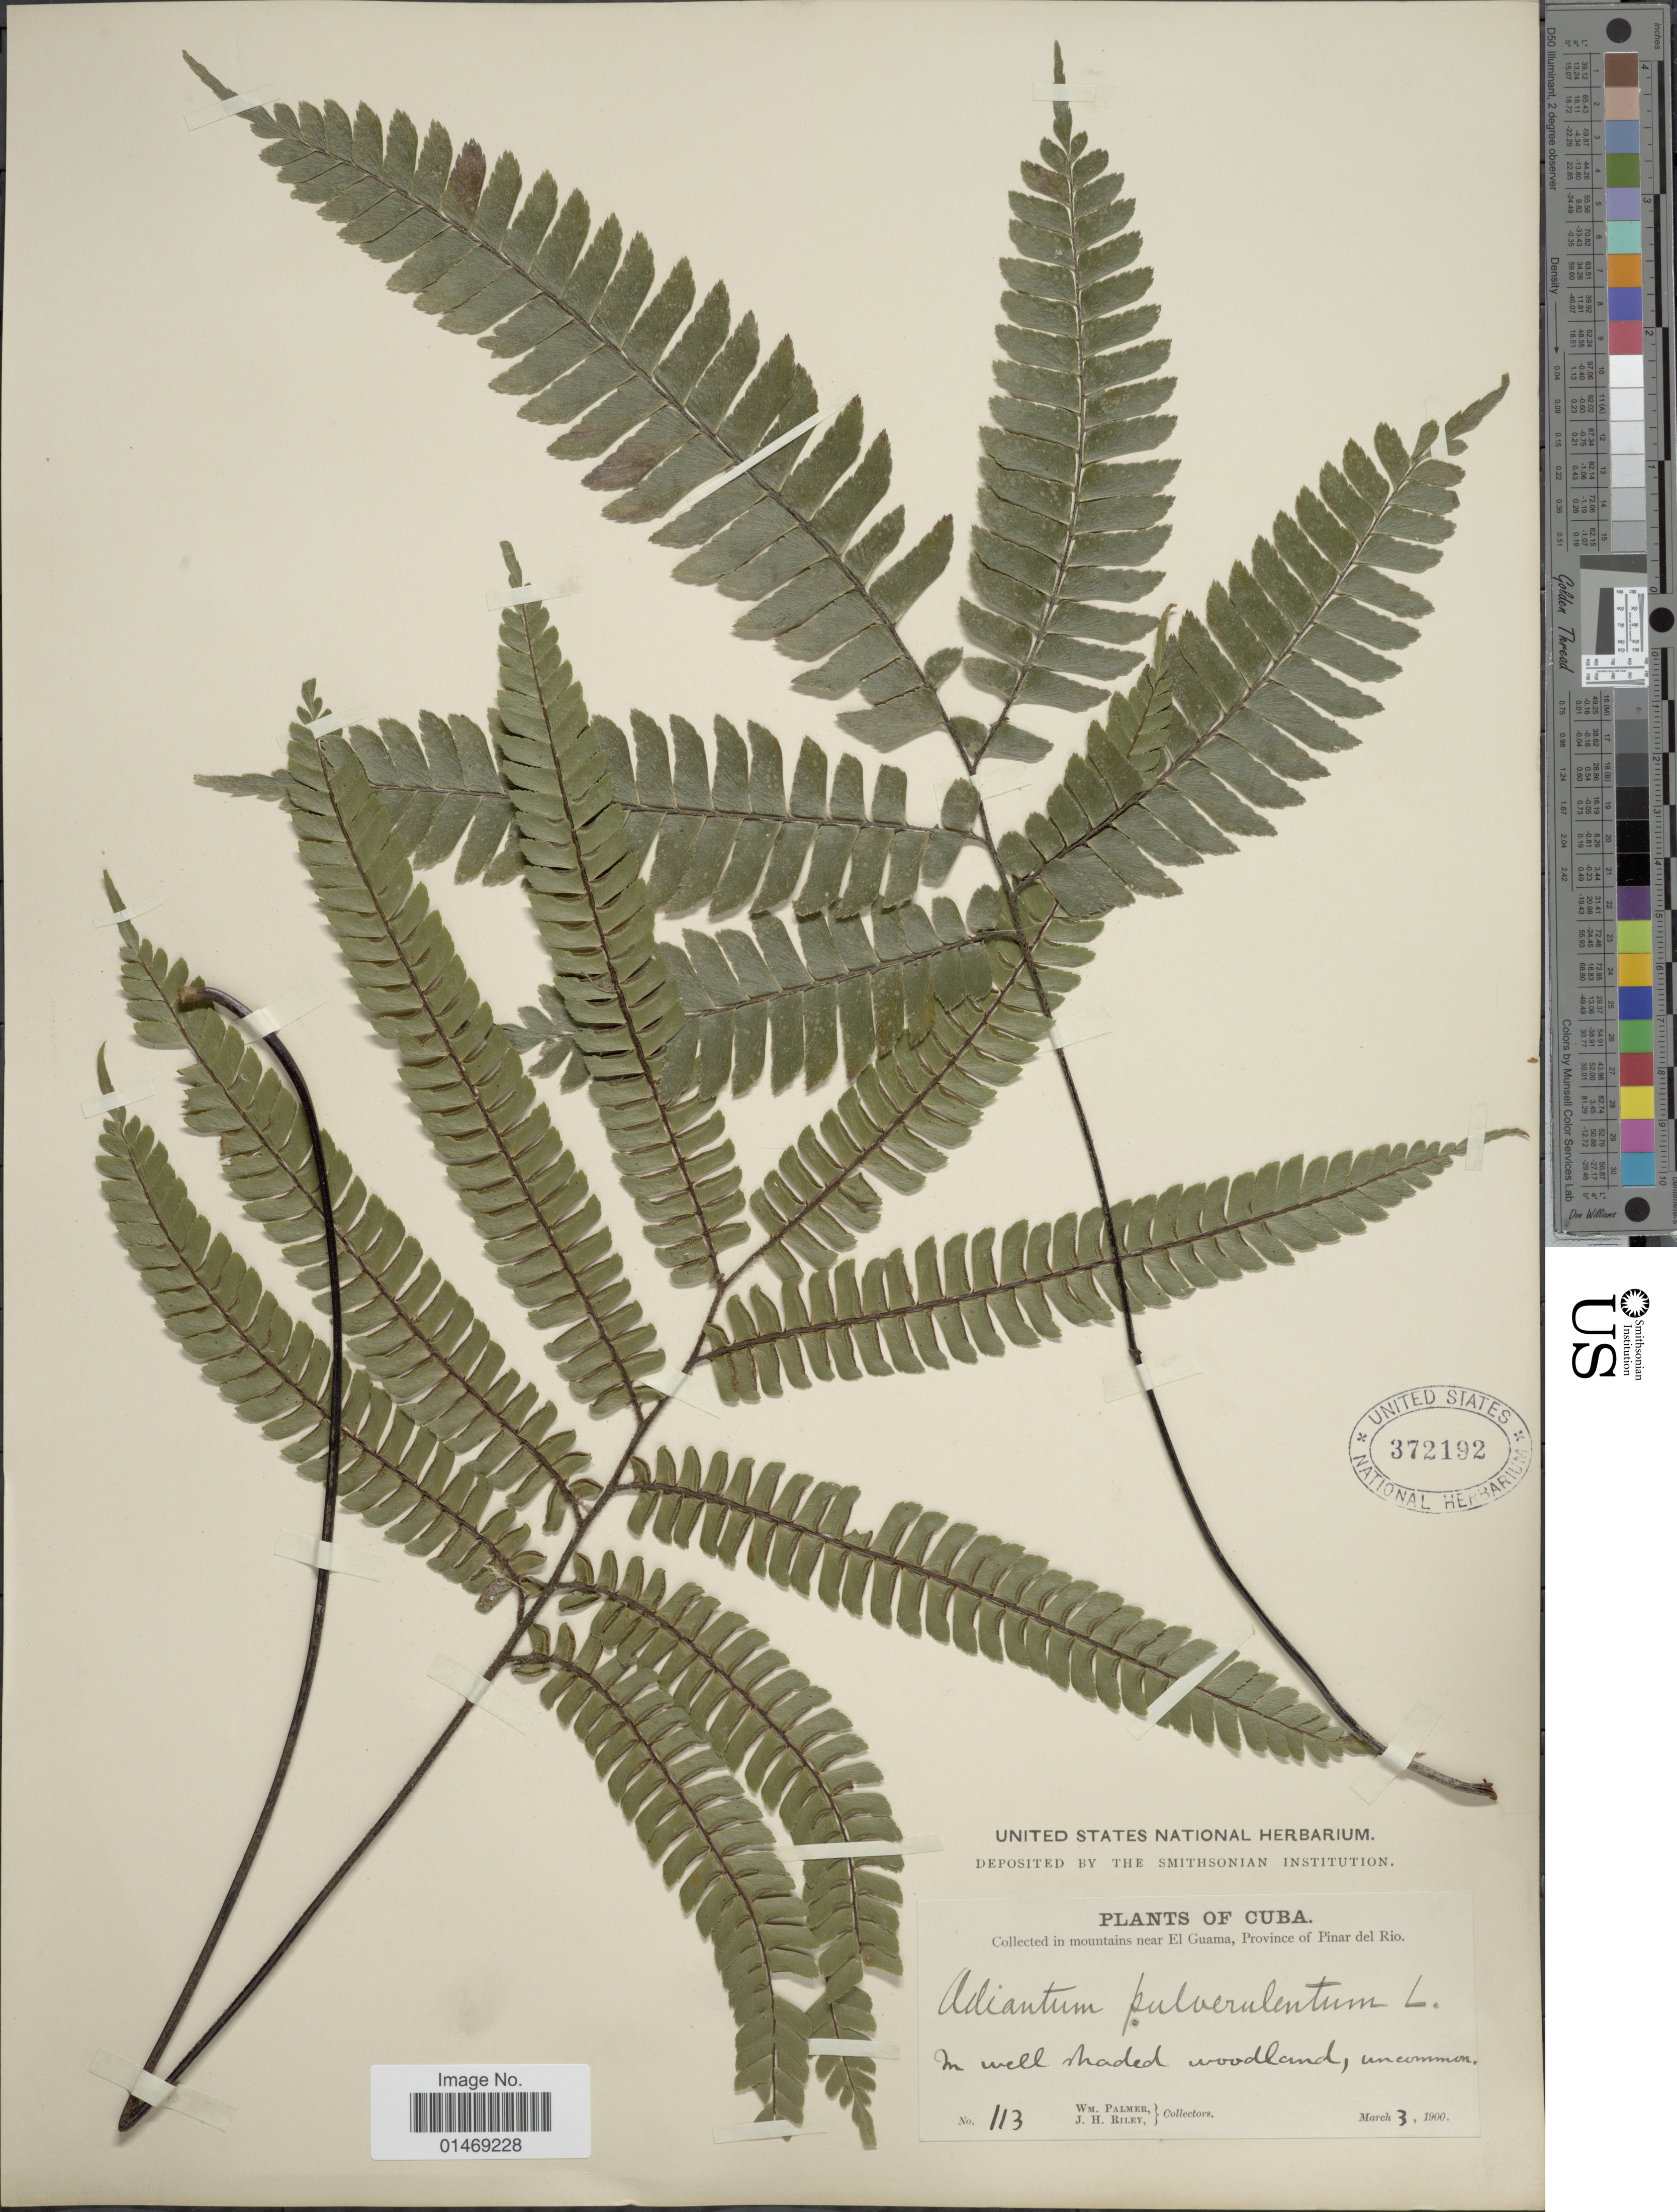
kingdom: Plantae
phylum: Tracheophyta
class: Polypodiopsida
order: Polypodiales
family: Pteridaceae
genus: Adiantum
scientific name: Adiantum pulverulentum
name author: L.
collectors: W. Palmer & J. H. Riley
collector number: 113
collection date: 1900-03-03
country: Cuba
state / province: Pinar del Río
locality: In mountains near El Guama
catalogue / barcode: US 372192